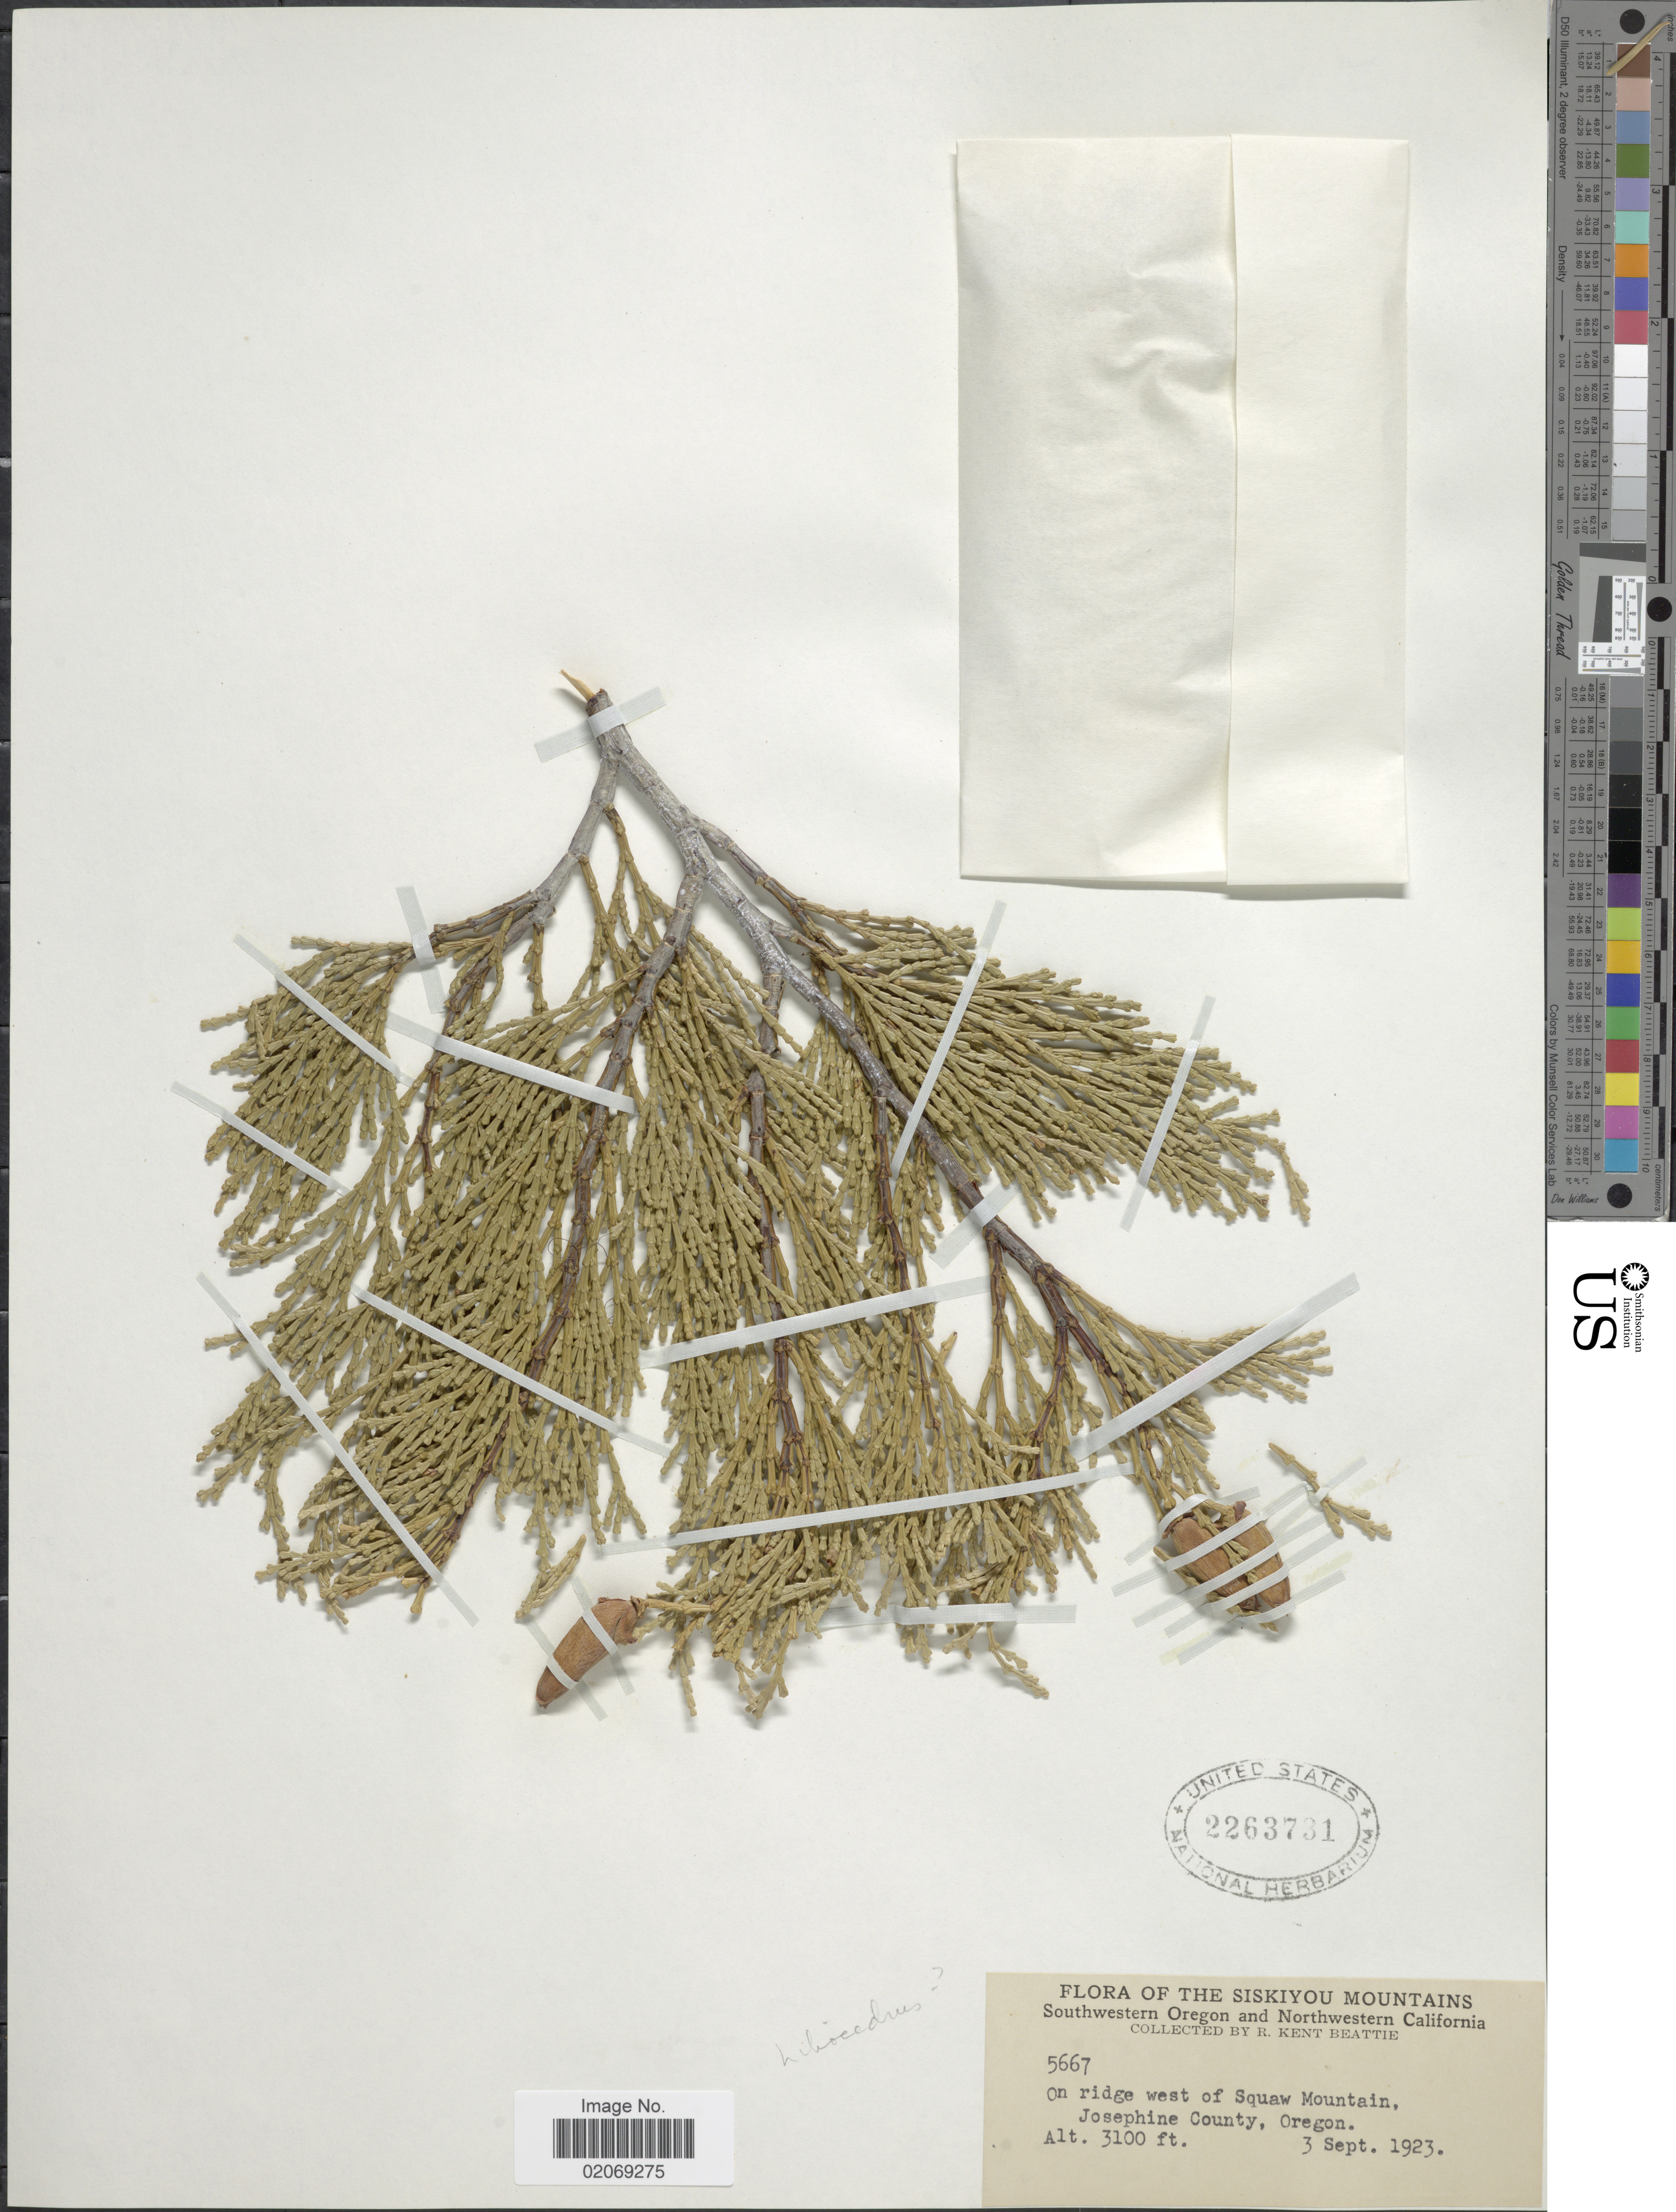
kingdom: Plantae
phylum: Tracheophyta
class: Pinopsida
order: Pinales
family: Cupressaceae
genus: Libocedrus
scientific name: Libocedrus decurrens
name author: Torr.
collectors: R. K. Beattie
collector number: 5667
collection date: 1923-09-03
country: United States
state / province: Oregon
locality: Siskiyou Mountains. Southwestern Oregon and Northwestern California. On ridge west of Squaw Mountain, Josephine County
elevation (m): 945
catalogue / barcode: US 2263731